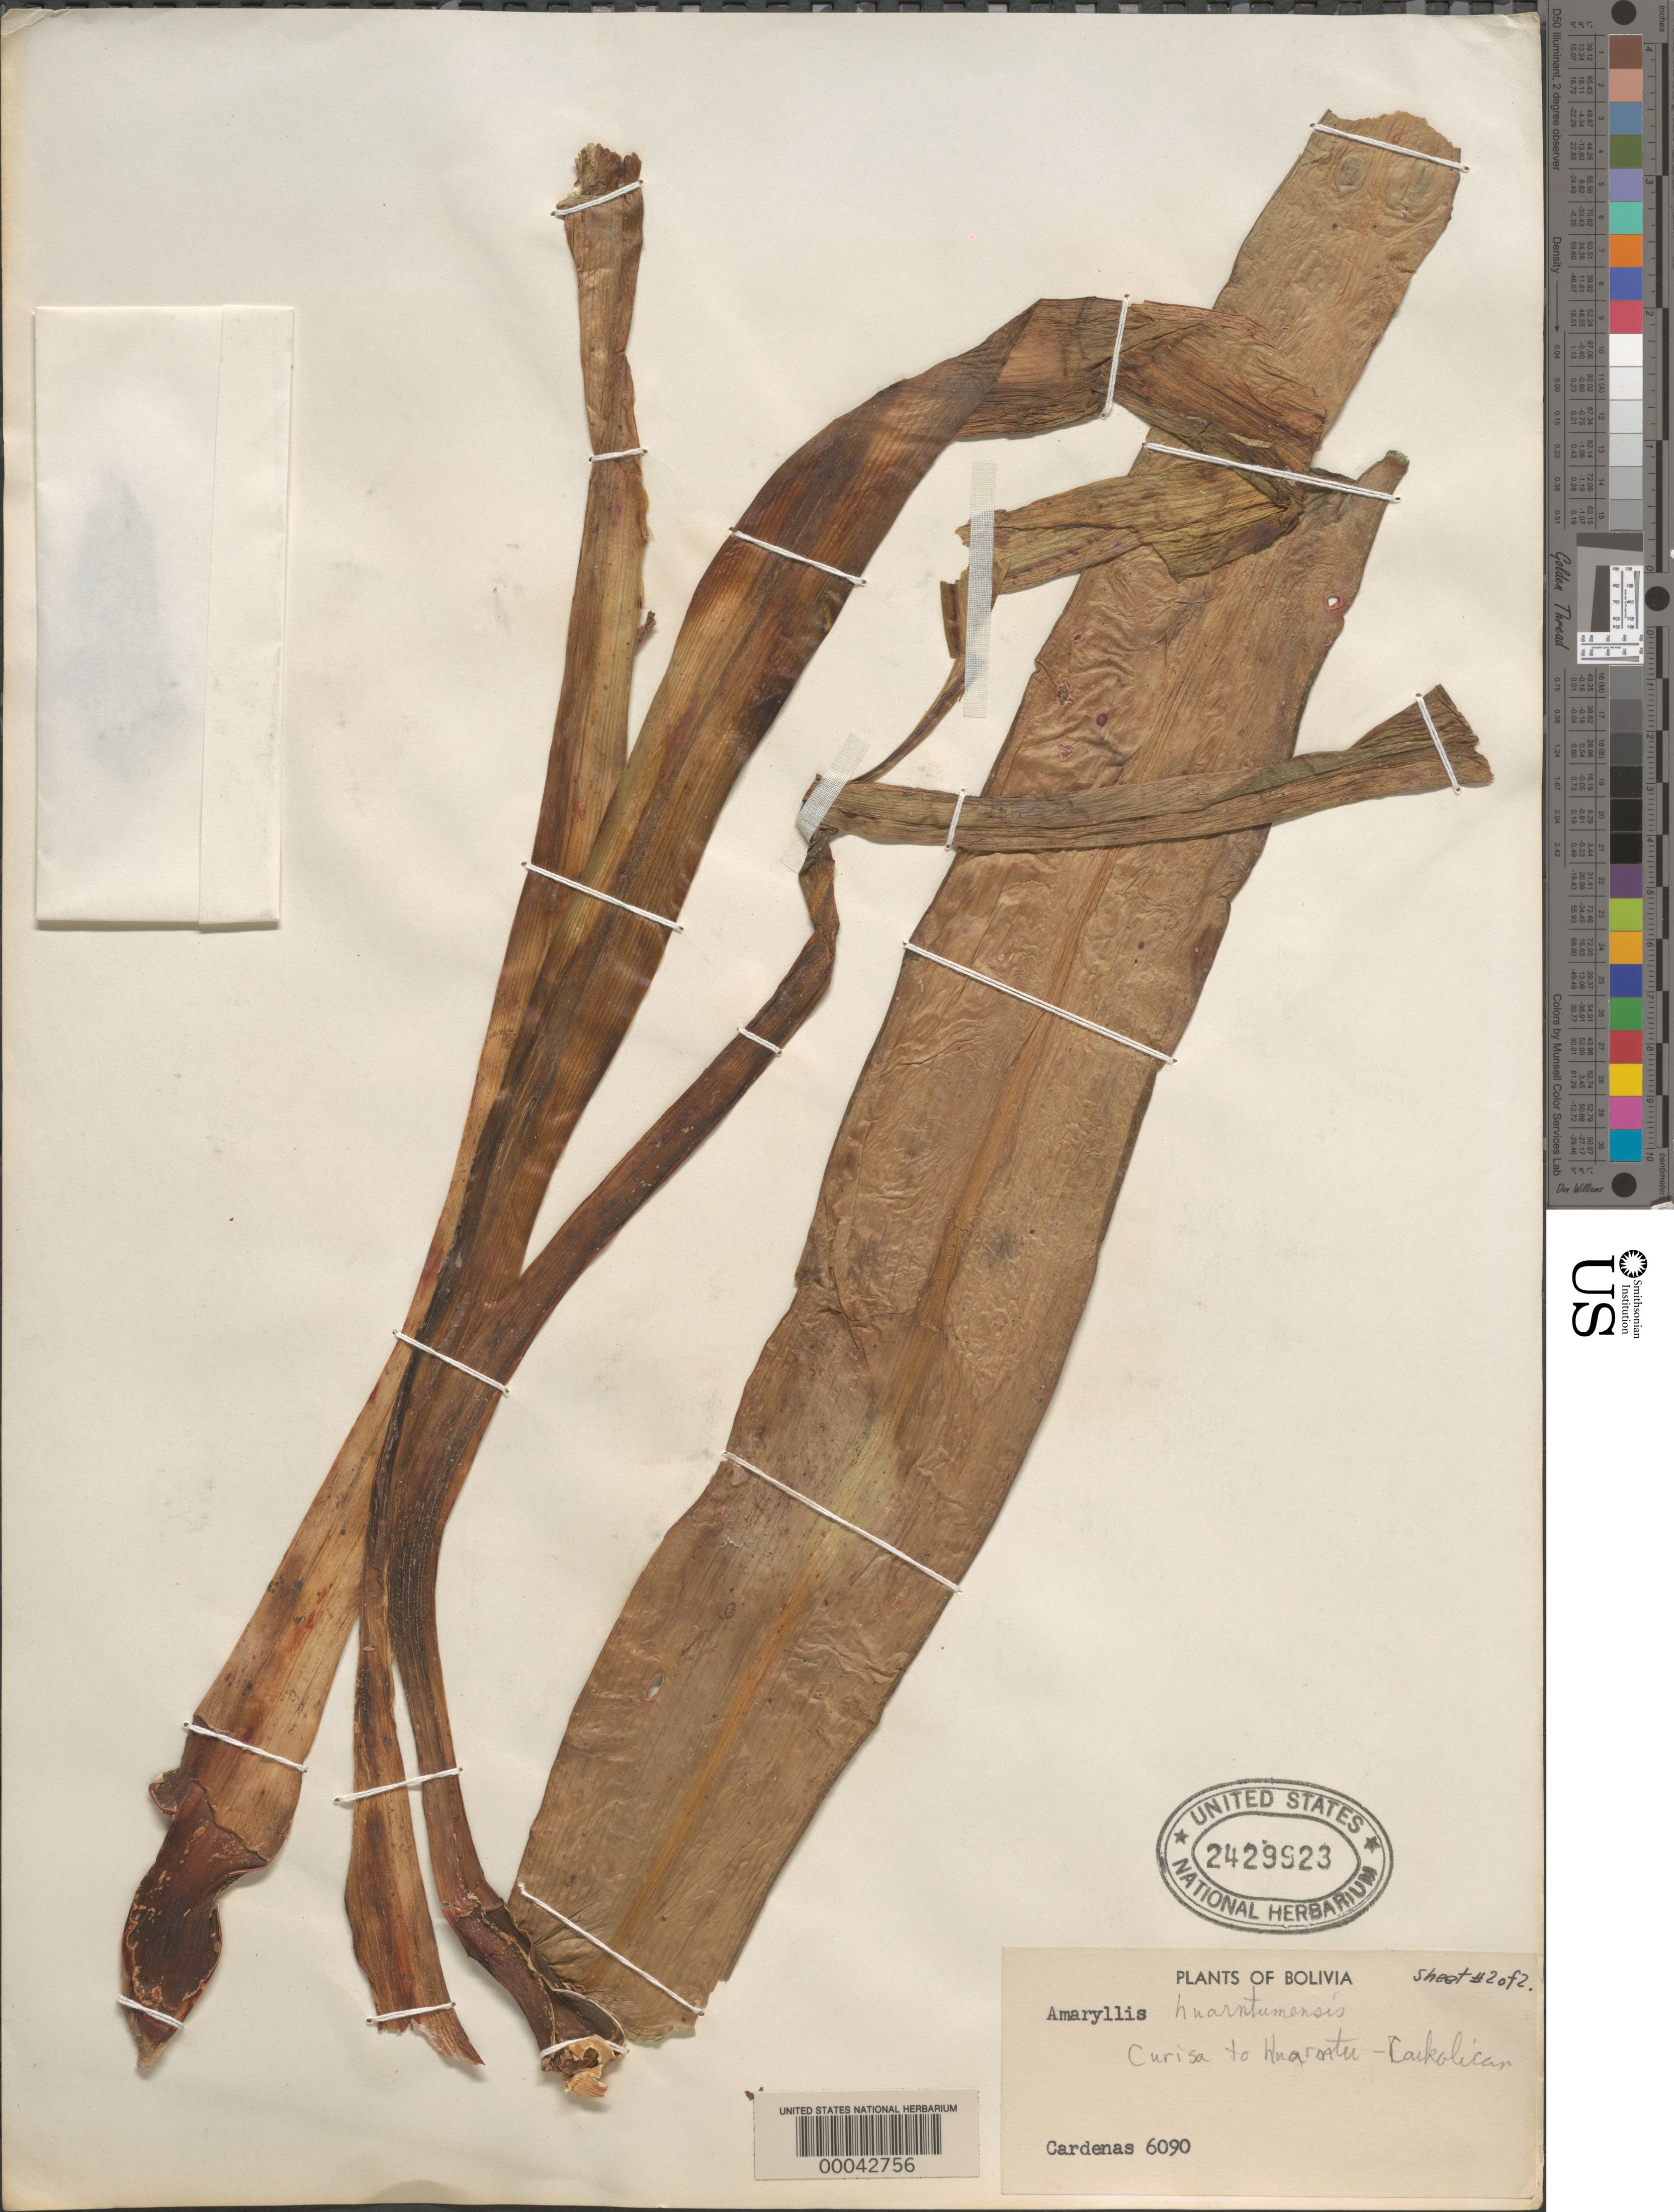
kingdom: Plantae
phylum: Tracheophyta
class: Liliopsida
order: Asparagales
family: Amaryllidaceae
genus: Amaryllis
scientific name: Amaryllis huarntumensis, ined.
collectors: M. Cárdenas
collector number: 6090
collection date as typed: Aug 1959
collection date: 1959-08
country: Bolivia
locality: Curisa to Huarutu Ms-Caupolican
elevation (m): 800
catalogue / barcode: US 2429923